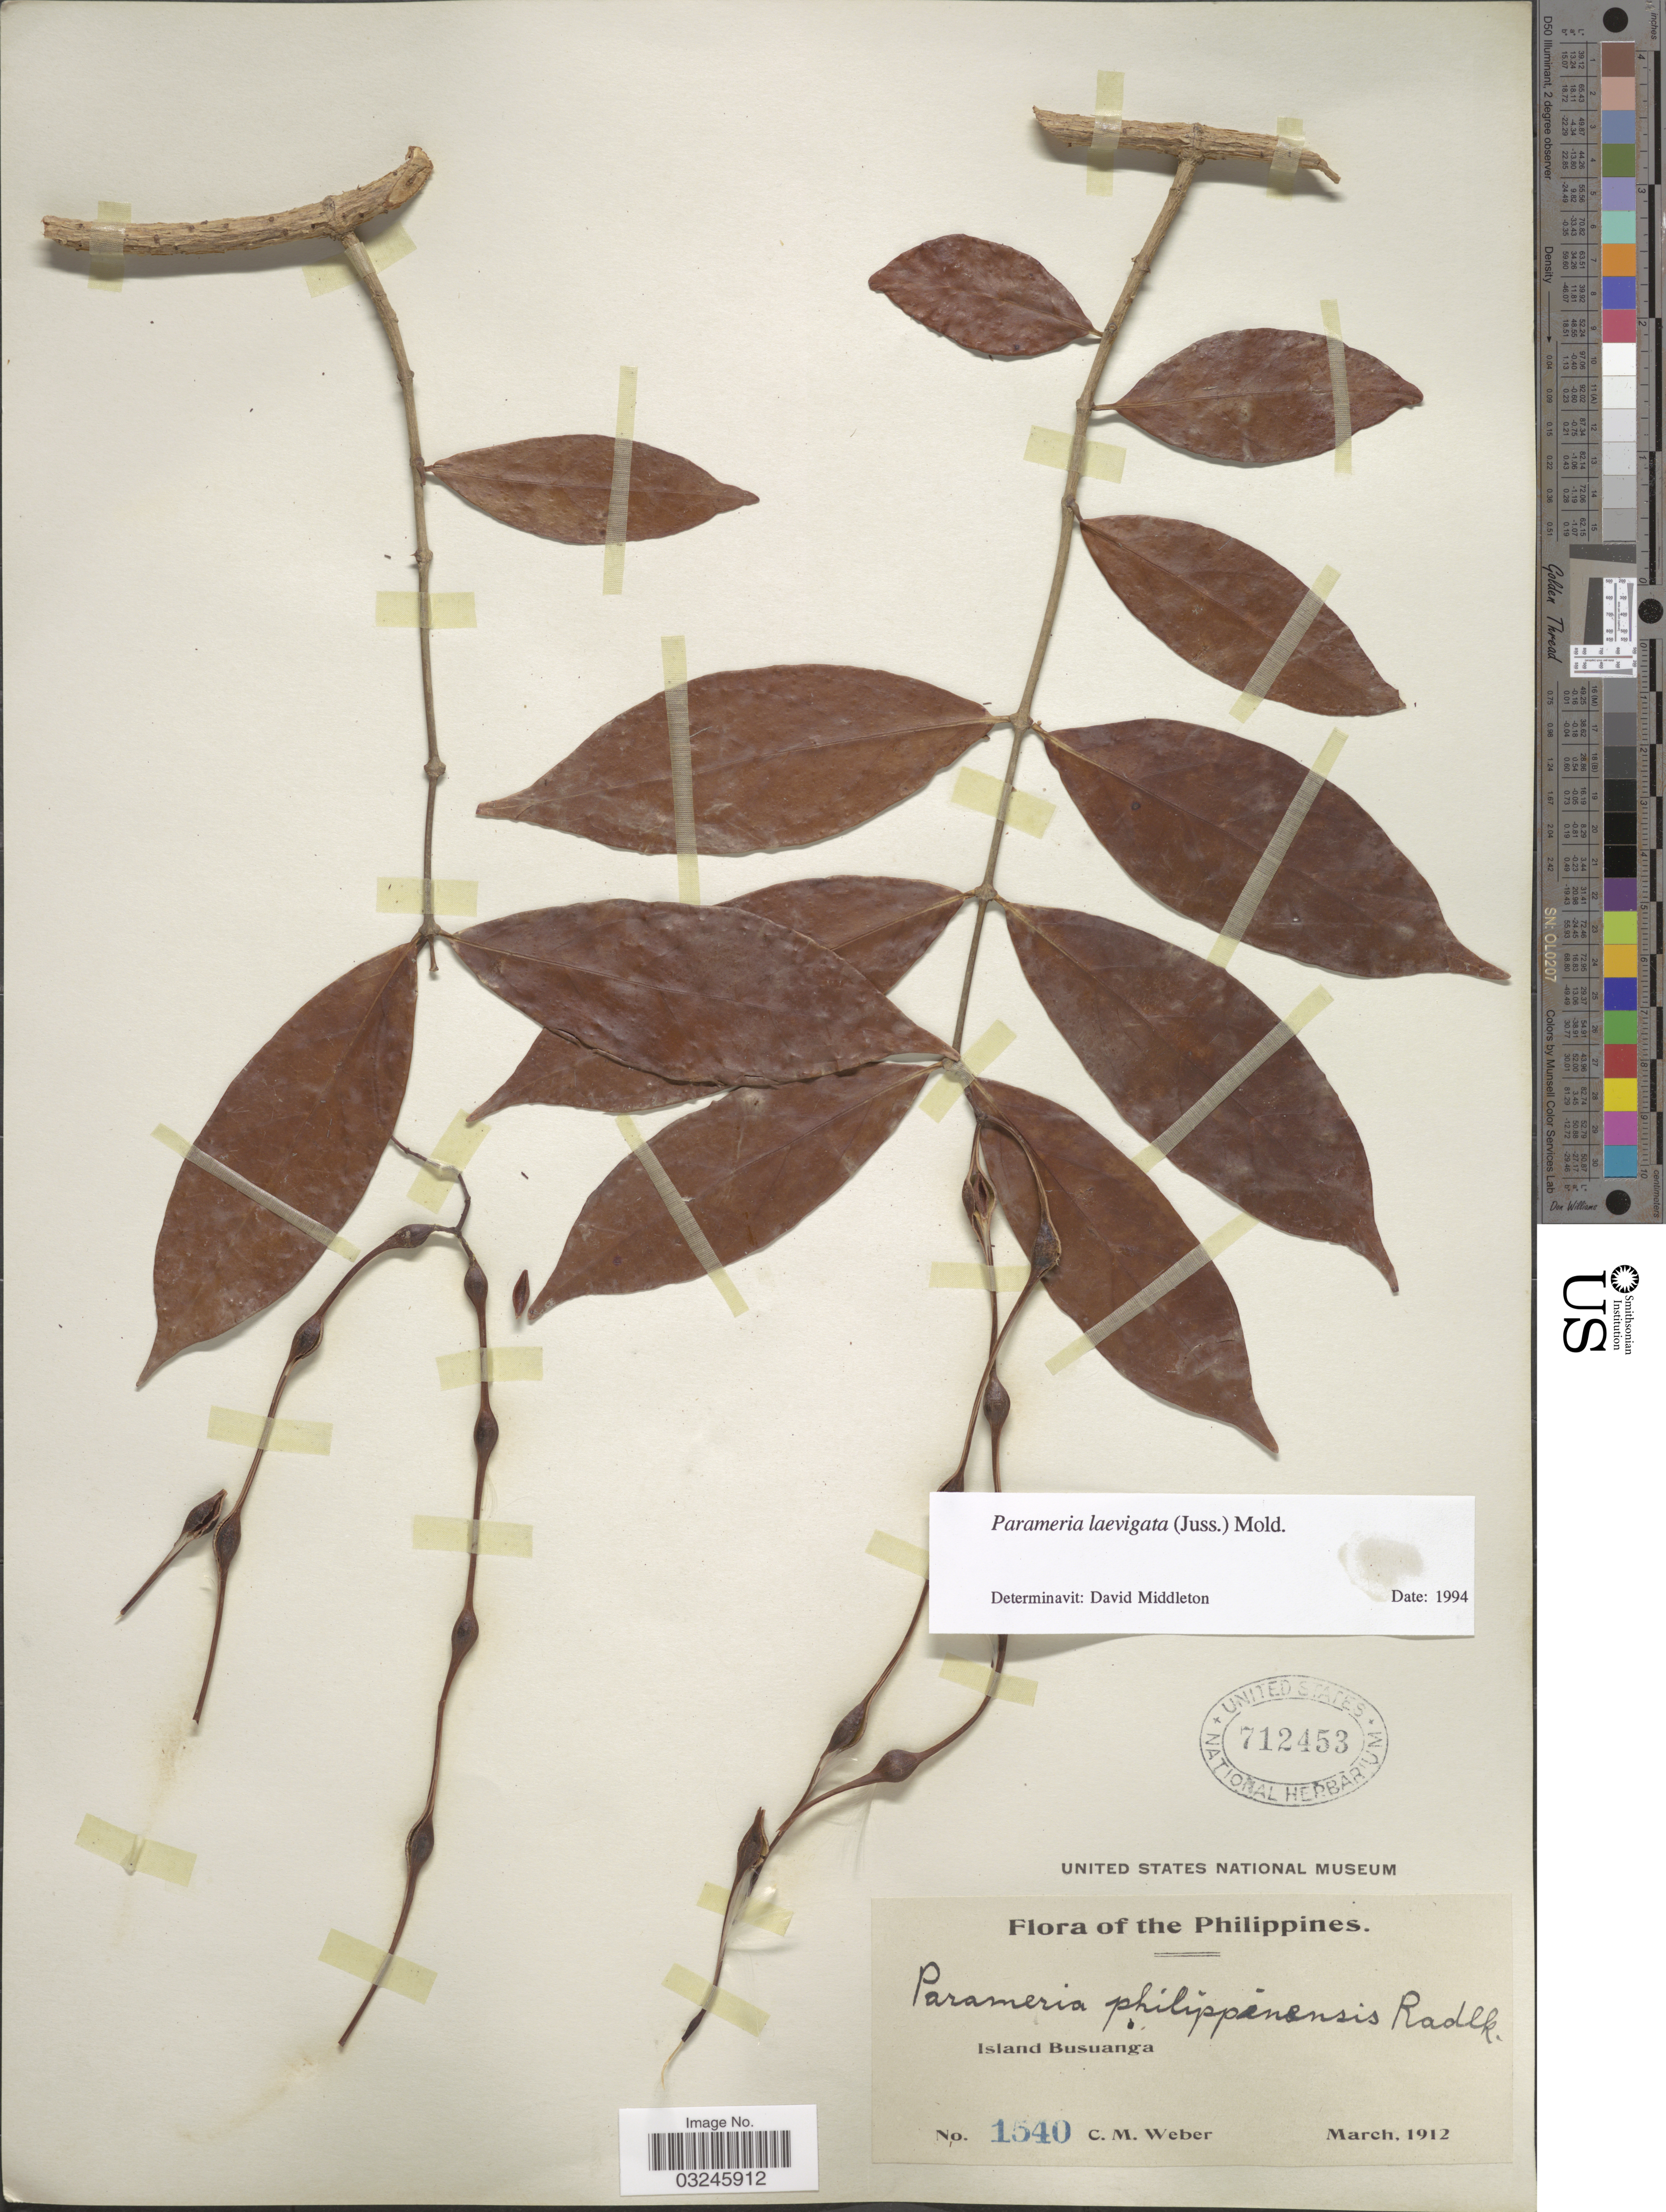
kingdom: Plantae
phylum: Tracheophyta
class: Magnoliopsida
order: Gentianales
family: Apocynaceae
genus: Parameria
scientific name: Parameria laevigata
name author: (Juss.) Moldenke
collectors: C. M. Weber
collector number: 1540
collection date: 1912-03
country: Philippines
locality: Island Busuanga.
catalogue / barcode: US 712453